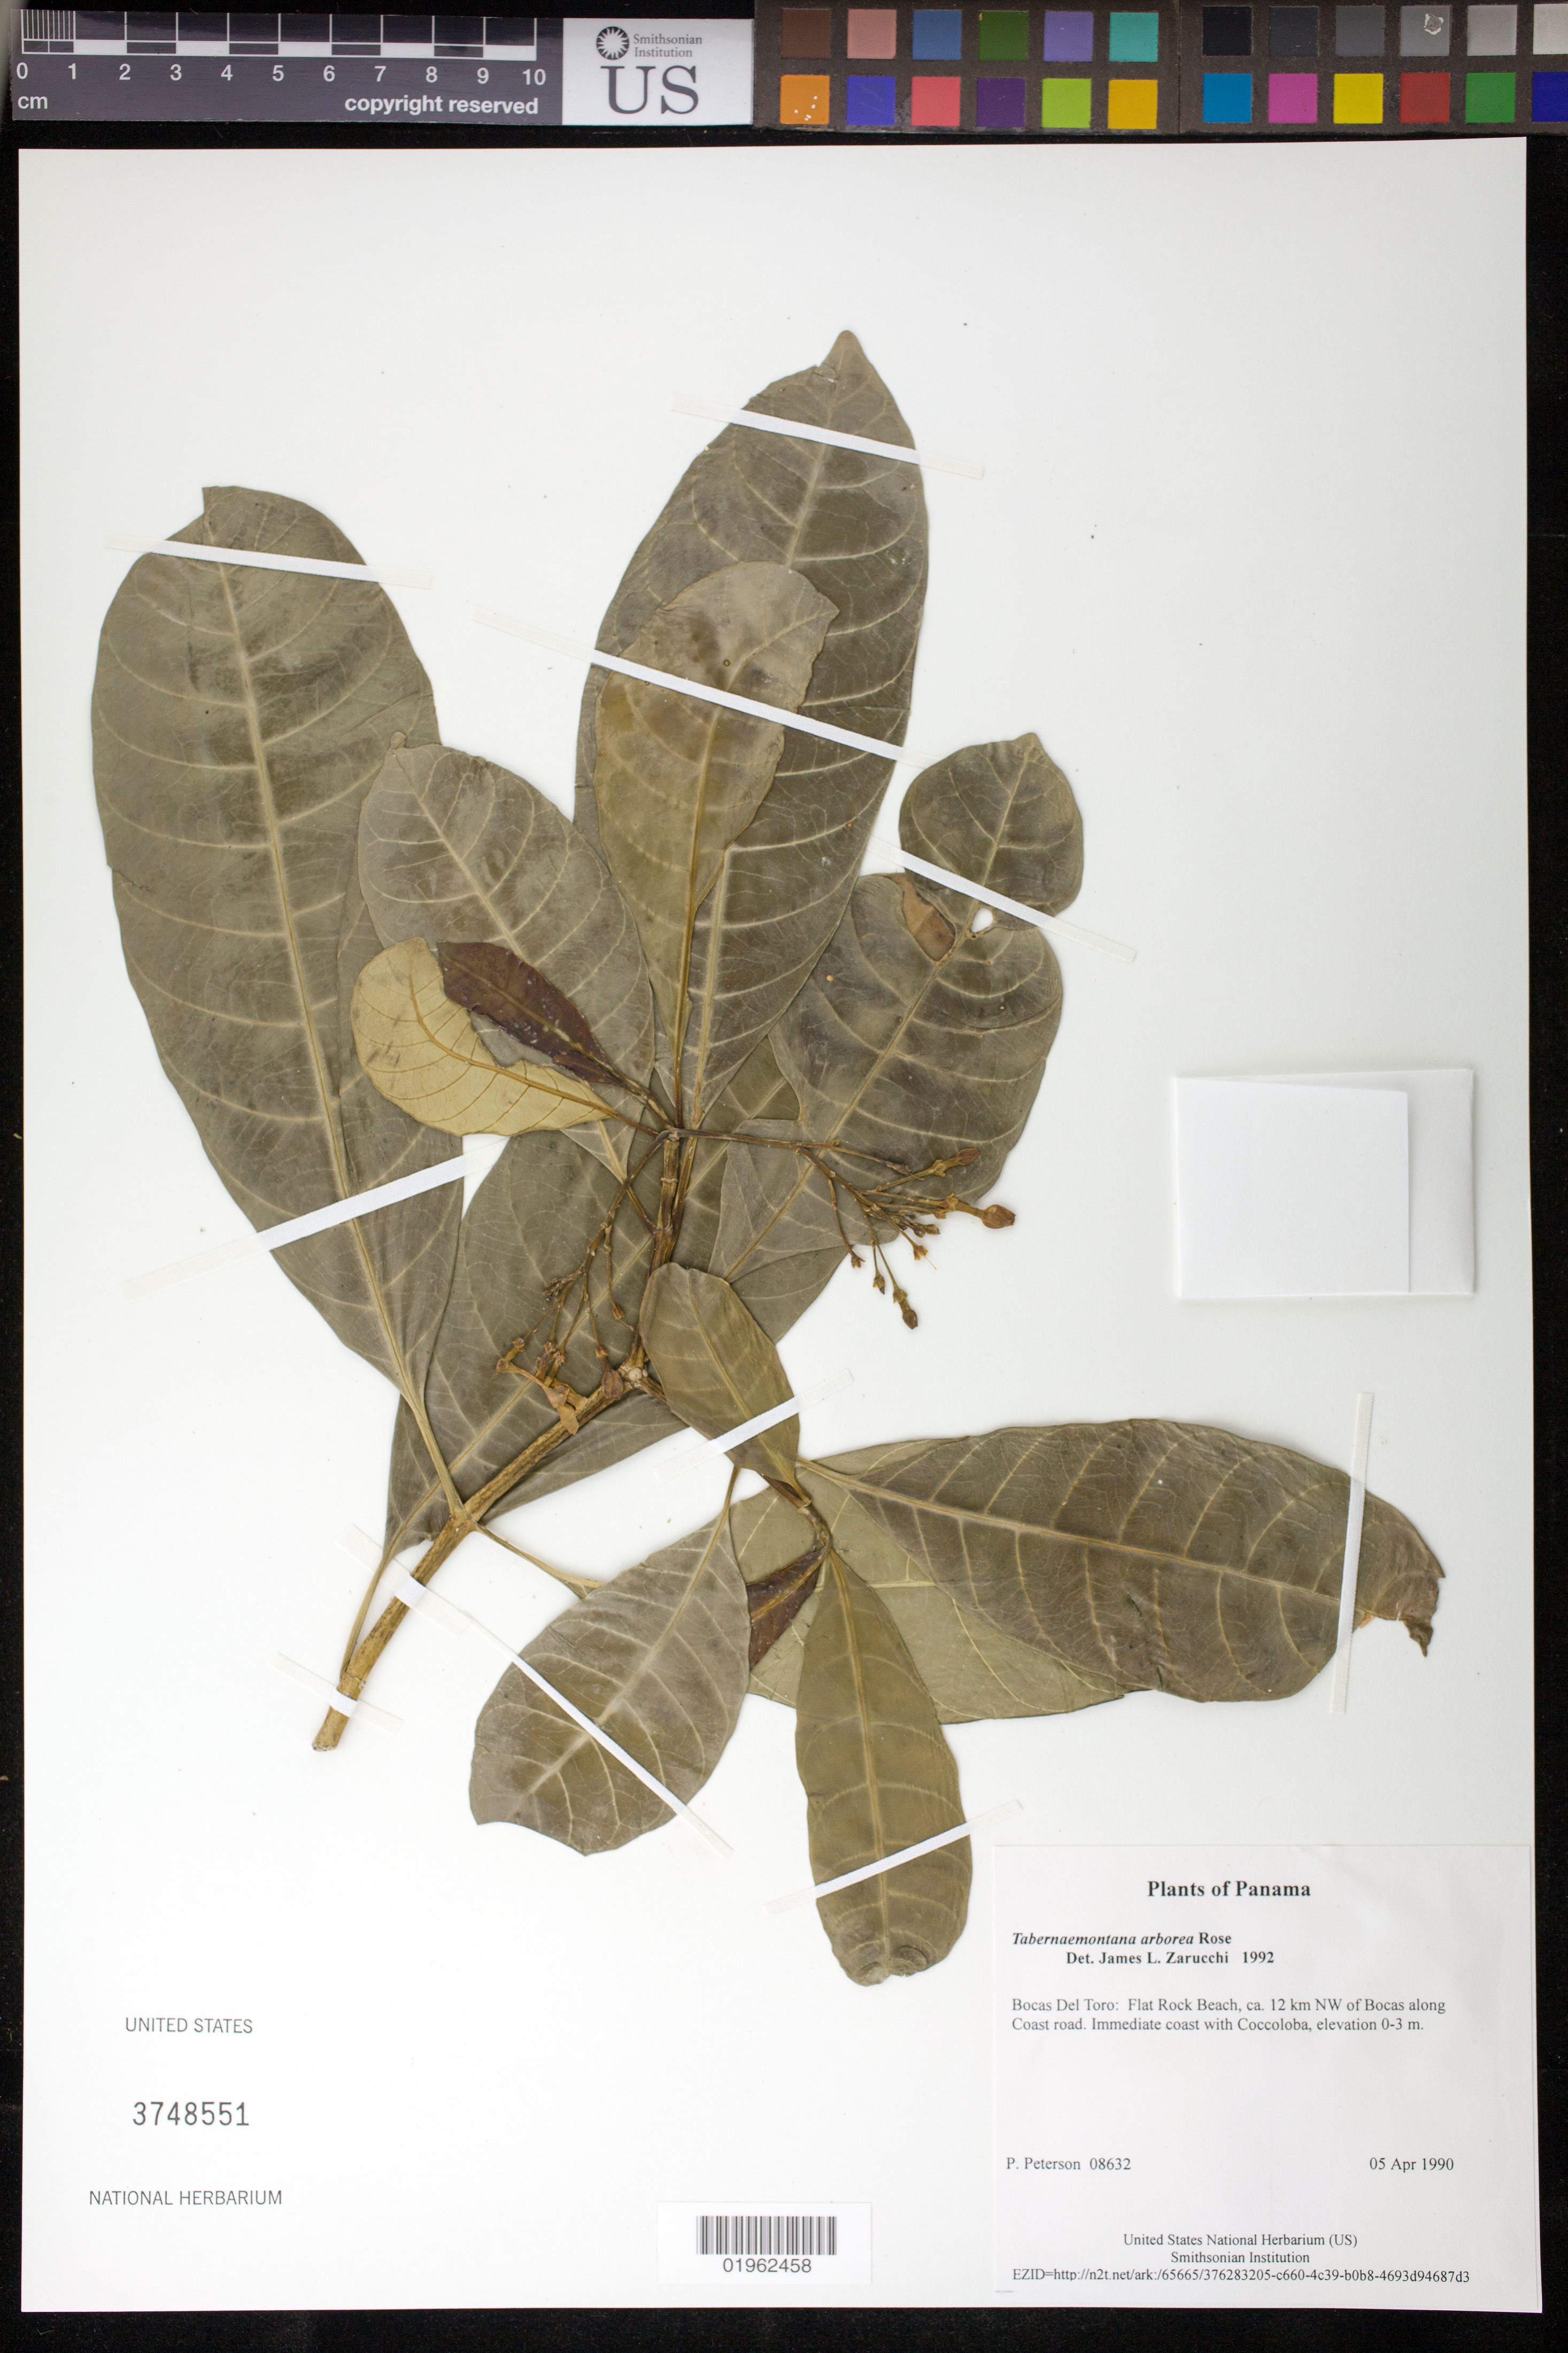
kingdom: Plantae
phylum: Tracheophyta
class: Magnoliopsida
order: Gentianales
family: Apocynaceae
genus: Tabernaemontana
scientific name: Tabernaemontana arborea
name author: Rose in Donn. Sm.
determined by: Zarucchi, J. L.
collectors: P. M. Peterson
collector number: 08632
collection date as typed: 05 Apr 1990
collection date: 1990-04-05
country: Panama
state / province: Bocas del Toro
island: Colón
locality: Flat Rock Beach, ca. 12 km NW of Bocas along Coast road.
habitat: Immediate coast with Coccoloba, elevation 0-3 m.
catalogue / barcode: US 3748551